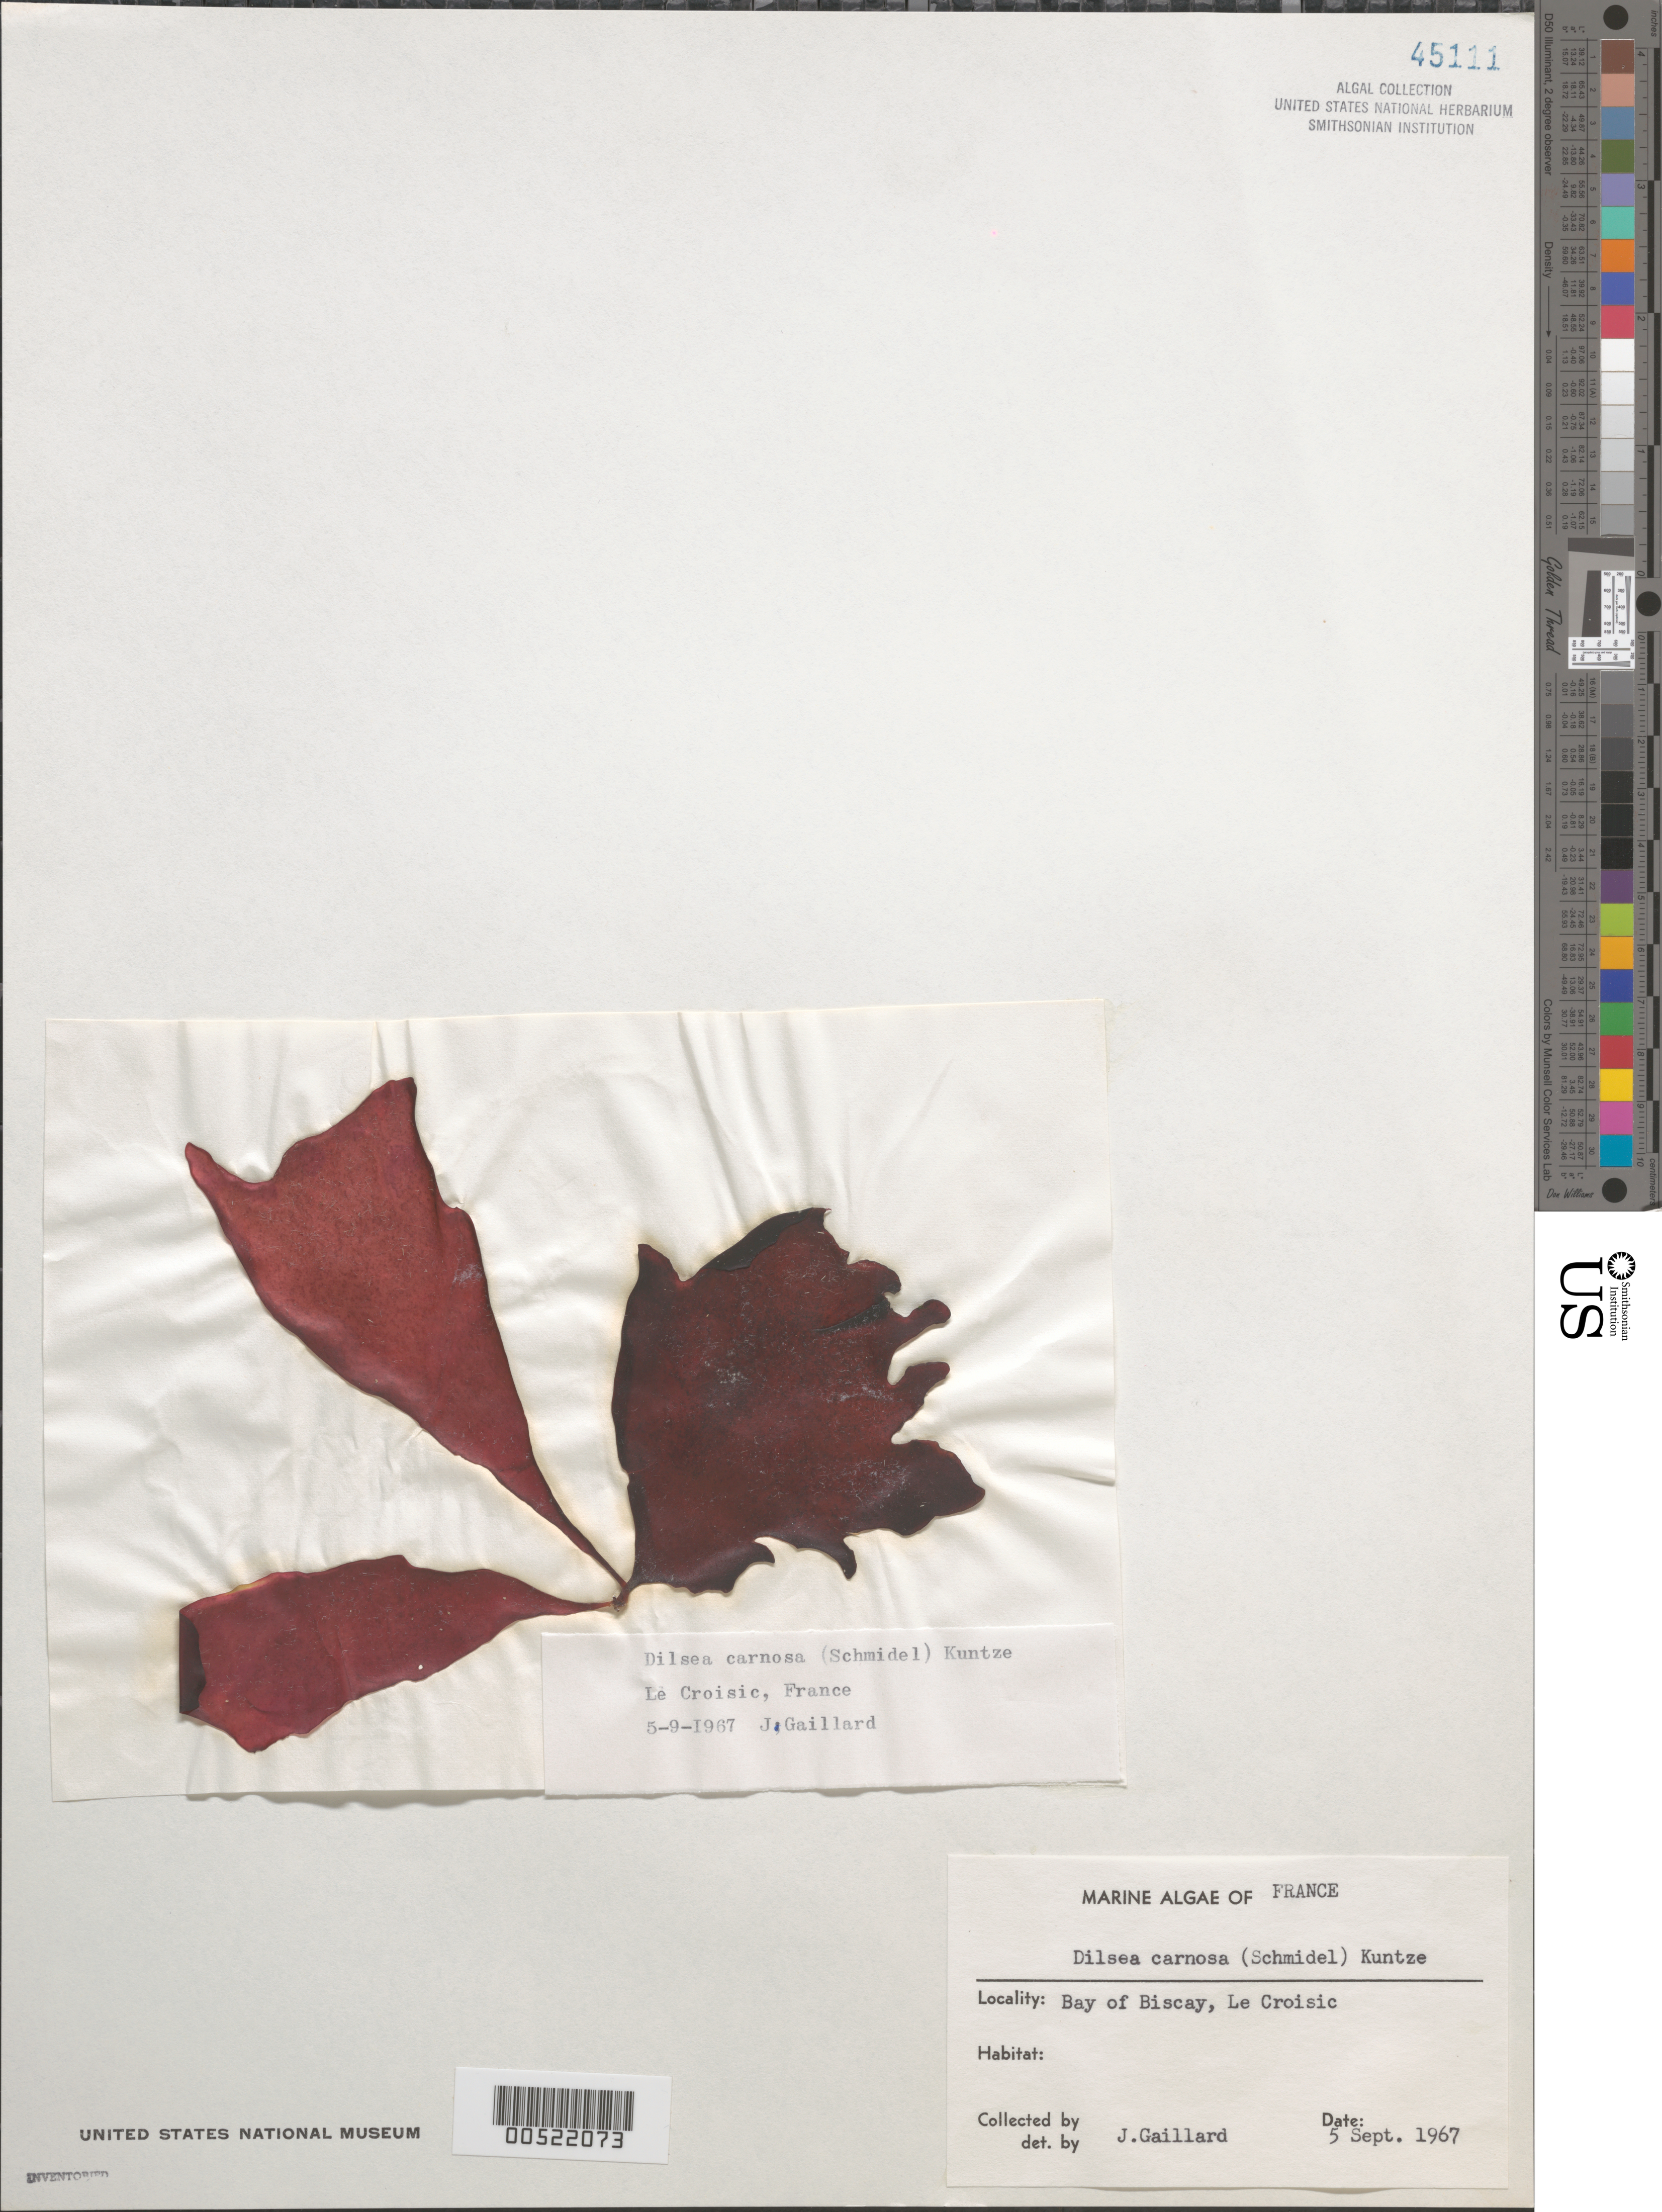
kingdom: Plantae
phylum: Rhodophyta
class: Florideophyceae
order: Gigartinales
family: Dumontiaceae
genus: Dilsea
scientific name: Dilsea carnosa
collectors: J. Gaillard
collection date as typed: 05 Sep 1967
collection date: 1967-09-05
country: France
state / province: Pays de la Loire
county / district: Loire-Atlantique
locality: Le Croisic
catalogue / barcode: US 45111